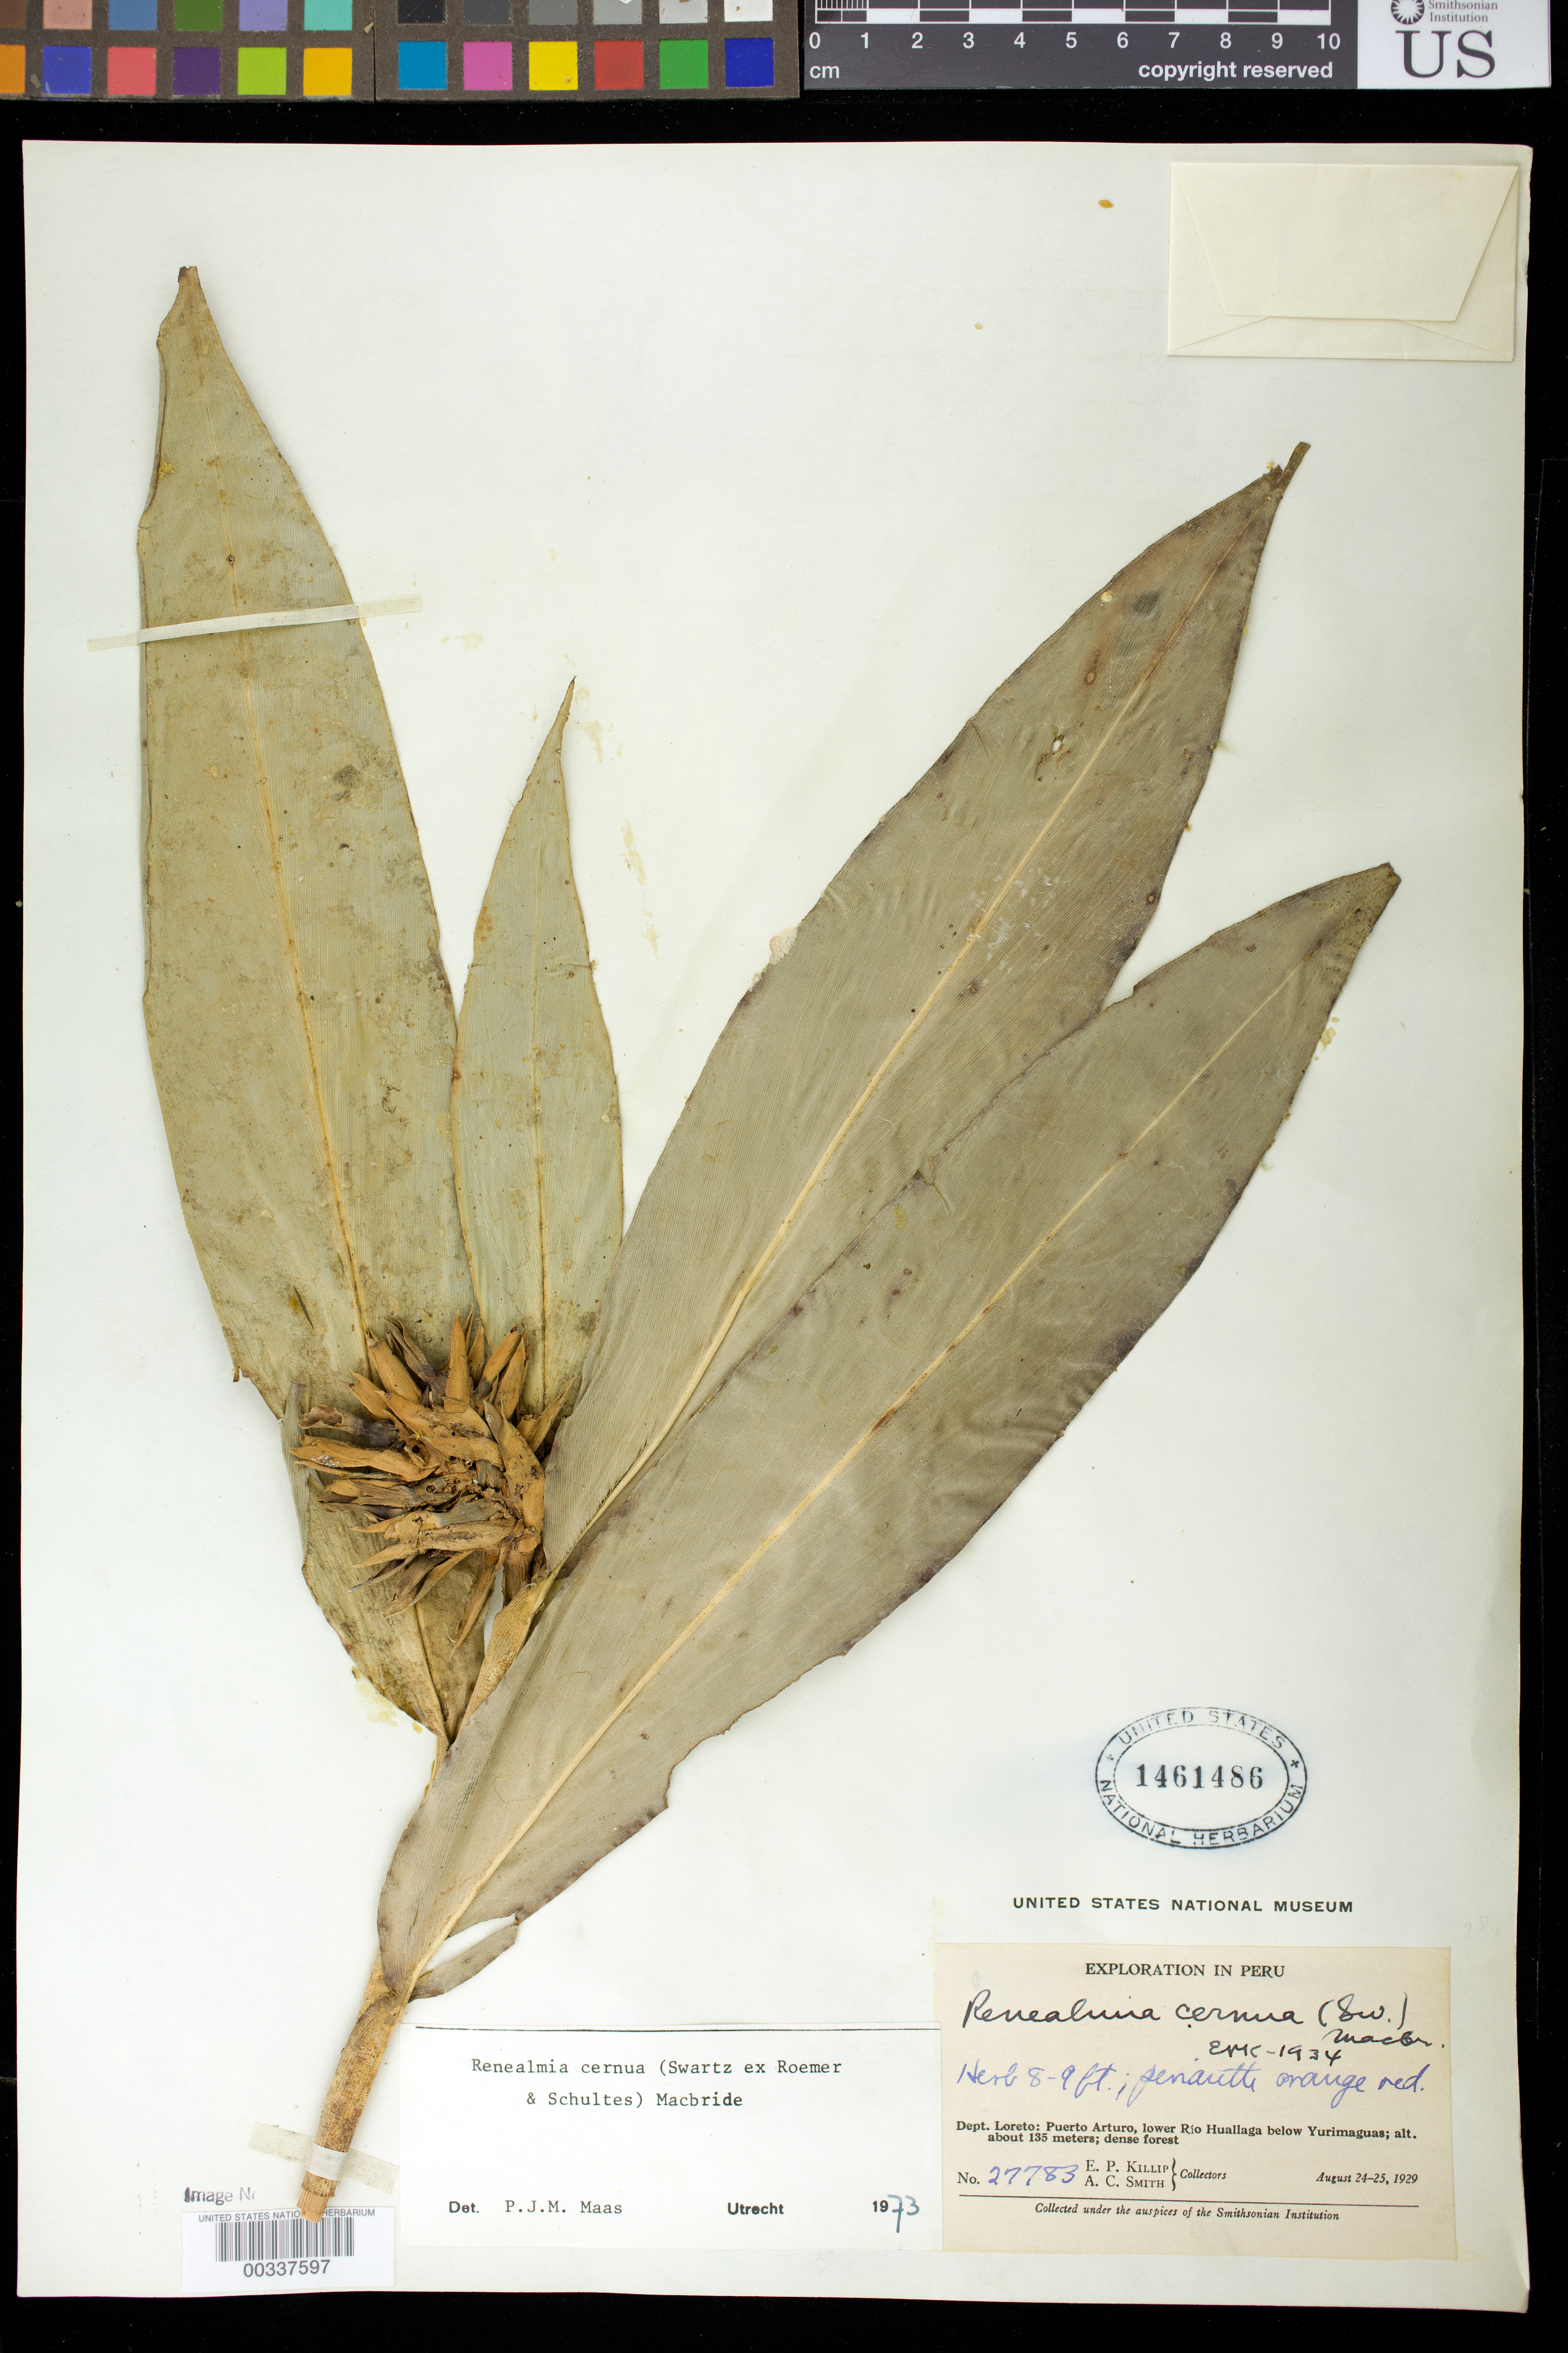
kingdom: Plantae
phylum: Tracheophyta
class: Liliopsida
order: Zingiberales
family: Zingiberaceae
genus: Renealmia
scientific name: Renealmia cernua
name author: (Sw. ex Roem. & Schult.) J.F. Macbr.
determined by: Maas, Paul J. M.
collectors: E. P. Killip & A. C. Smith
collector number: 27783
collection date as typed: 24 Aug 1929 to 25 Aug 1929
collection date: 1929-08-24/1929-08-25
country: Peru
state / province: Loreto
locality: Puerto arturo, lower rio huallaga below yurimaguas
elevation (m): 135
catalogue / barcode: US 1461486